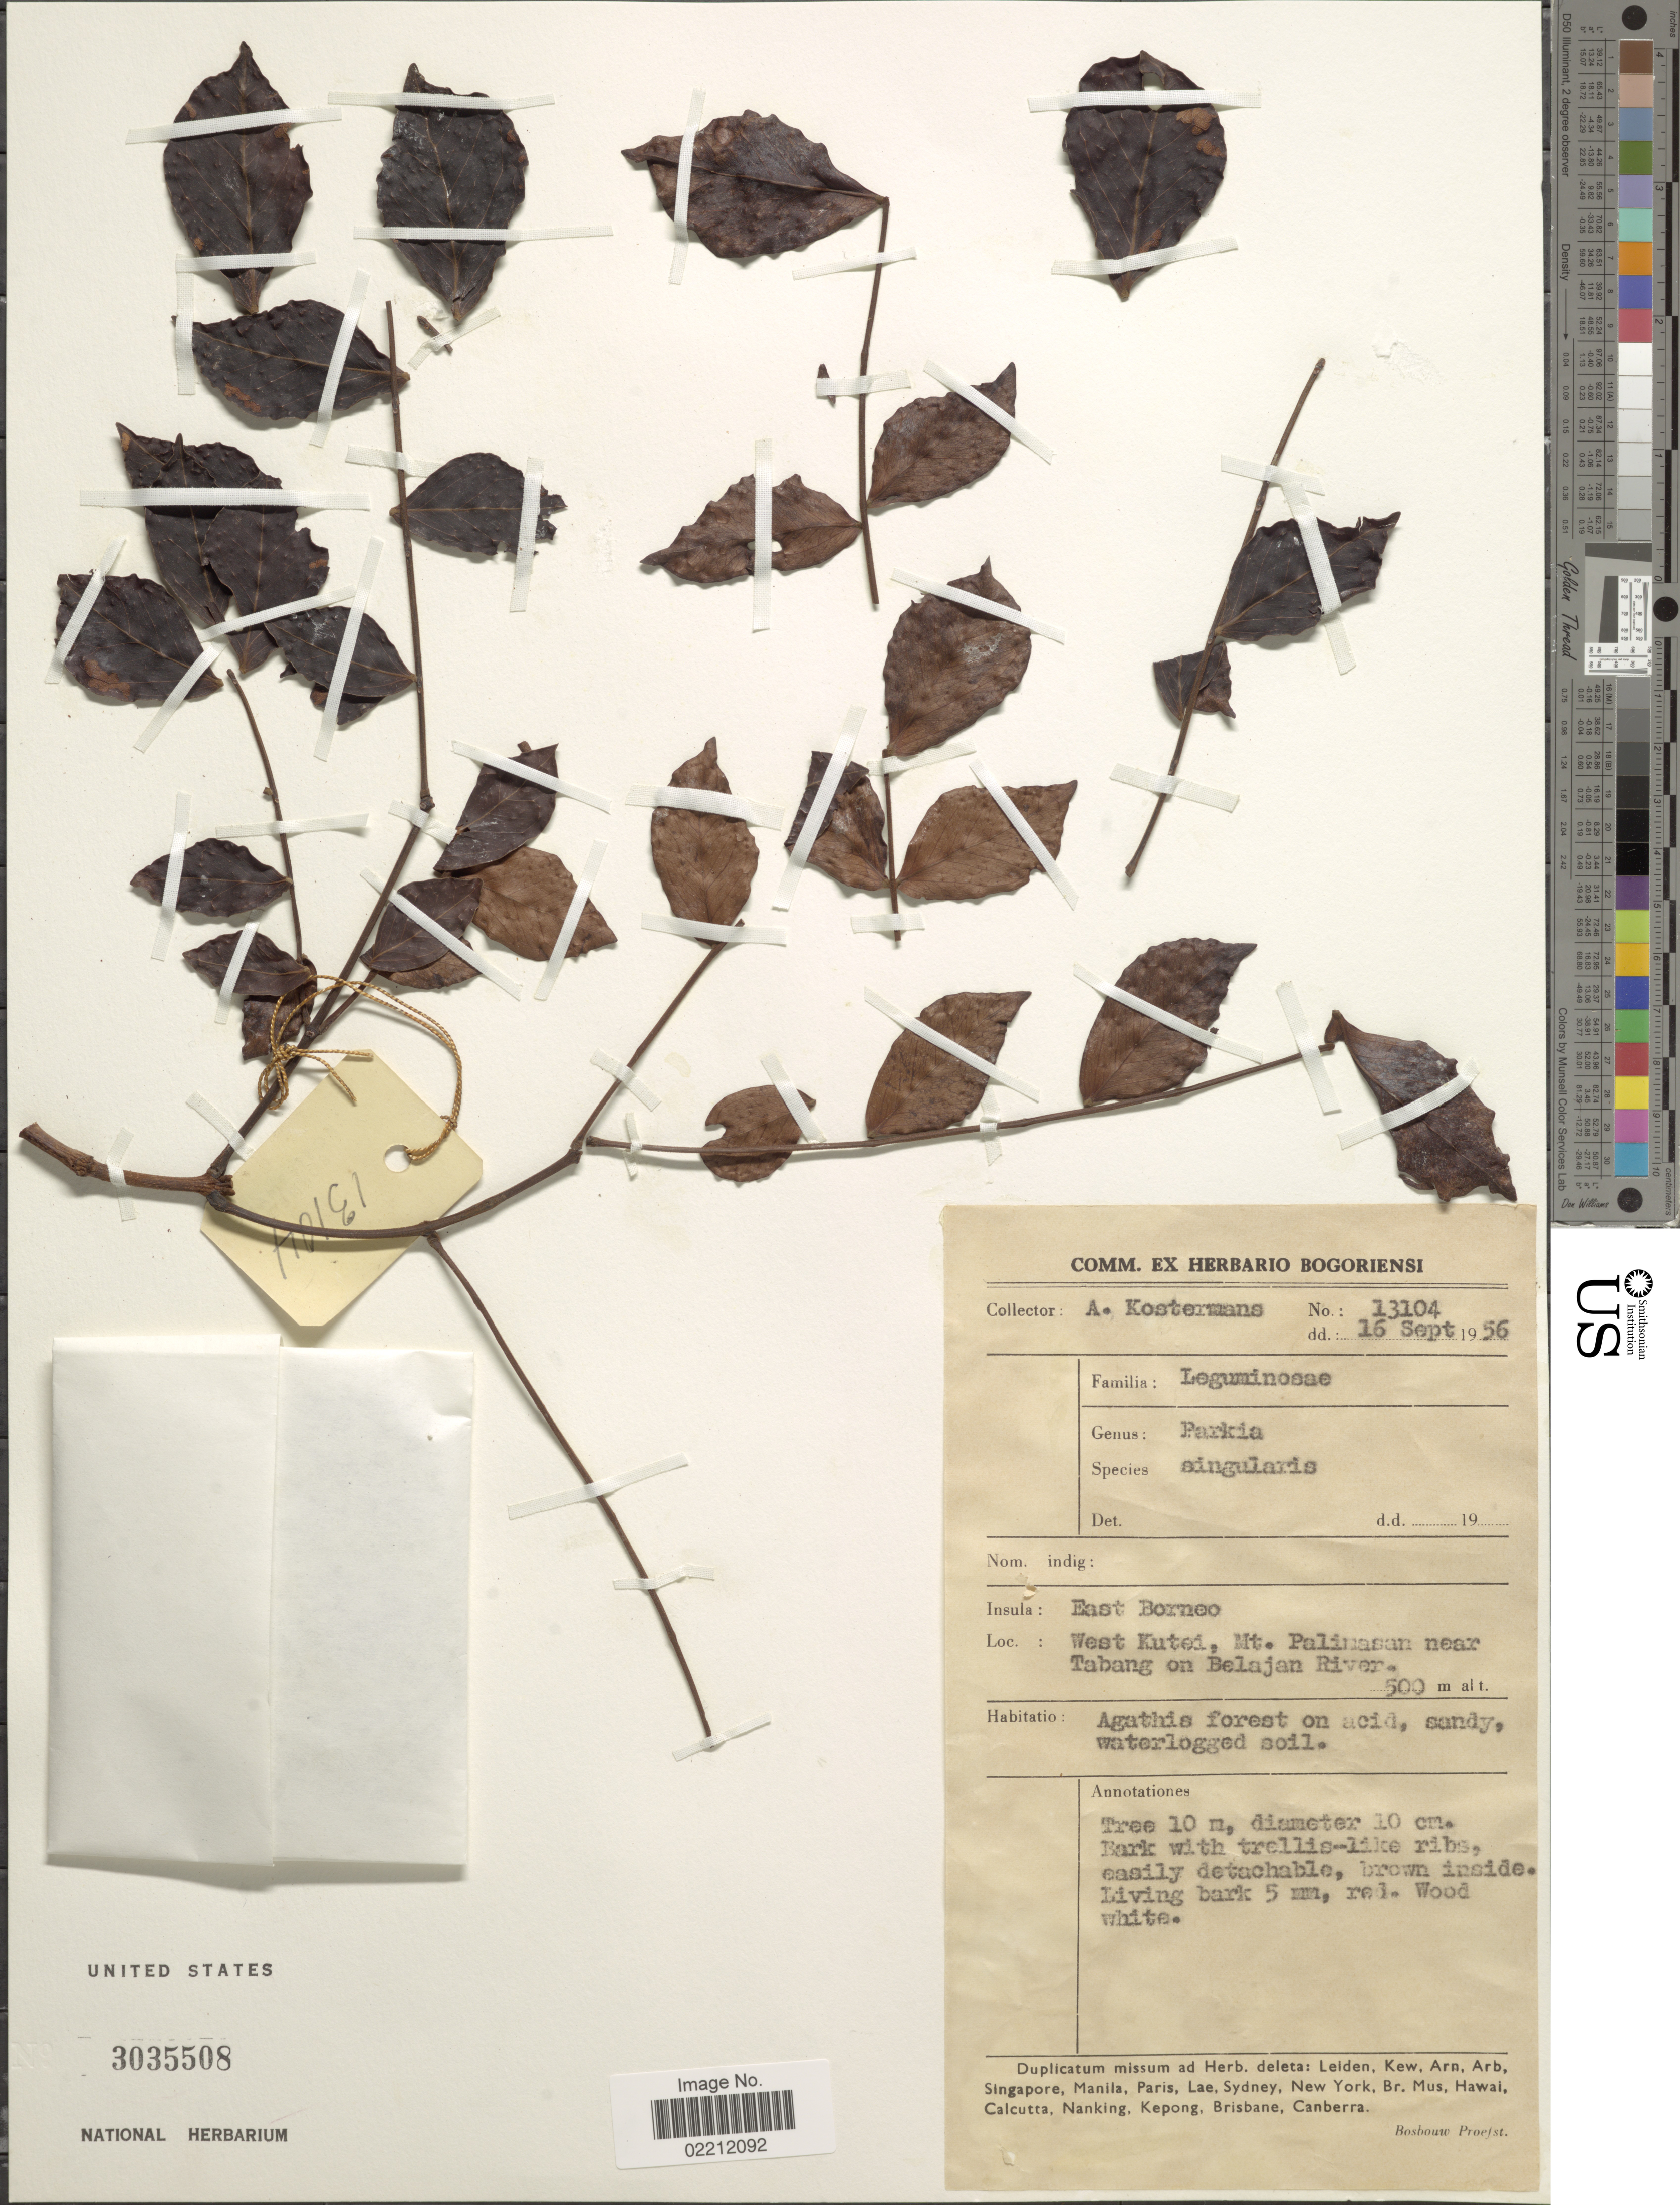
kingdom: Plantae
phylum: Tracheophyta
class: Magnoliopsida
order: Fabales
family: Fabaceae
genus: Parkia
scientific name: Parkia singularis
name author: Miq.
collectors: A. J. G. Kostermans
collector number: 13104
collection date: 1956-09-16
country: Malaysia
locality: East Borneo. West Kutei, Mt. Palimasan sear Tabang on Belajan River.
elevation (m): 500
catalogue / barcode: US 3035508